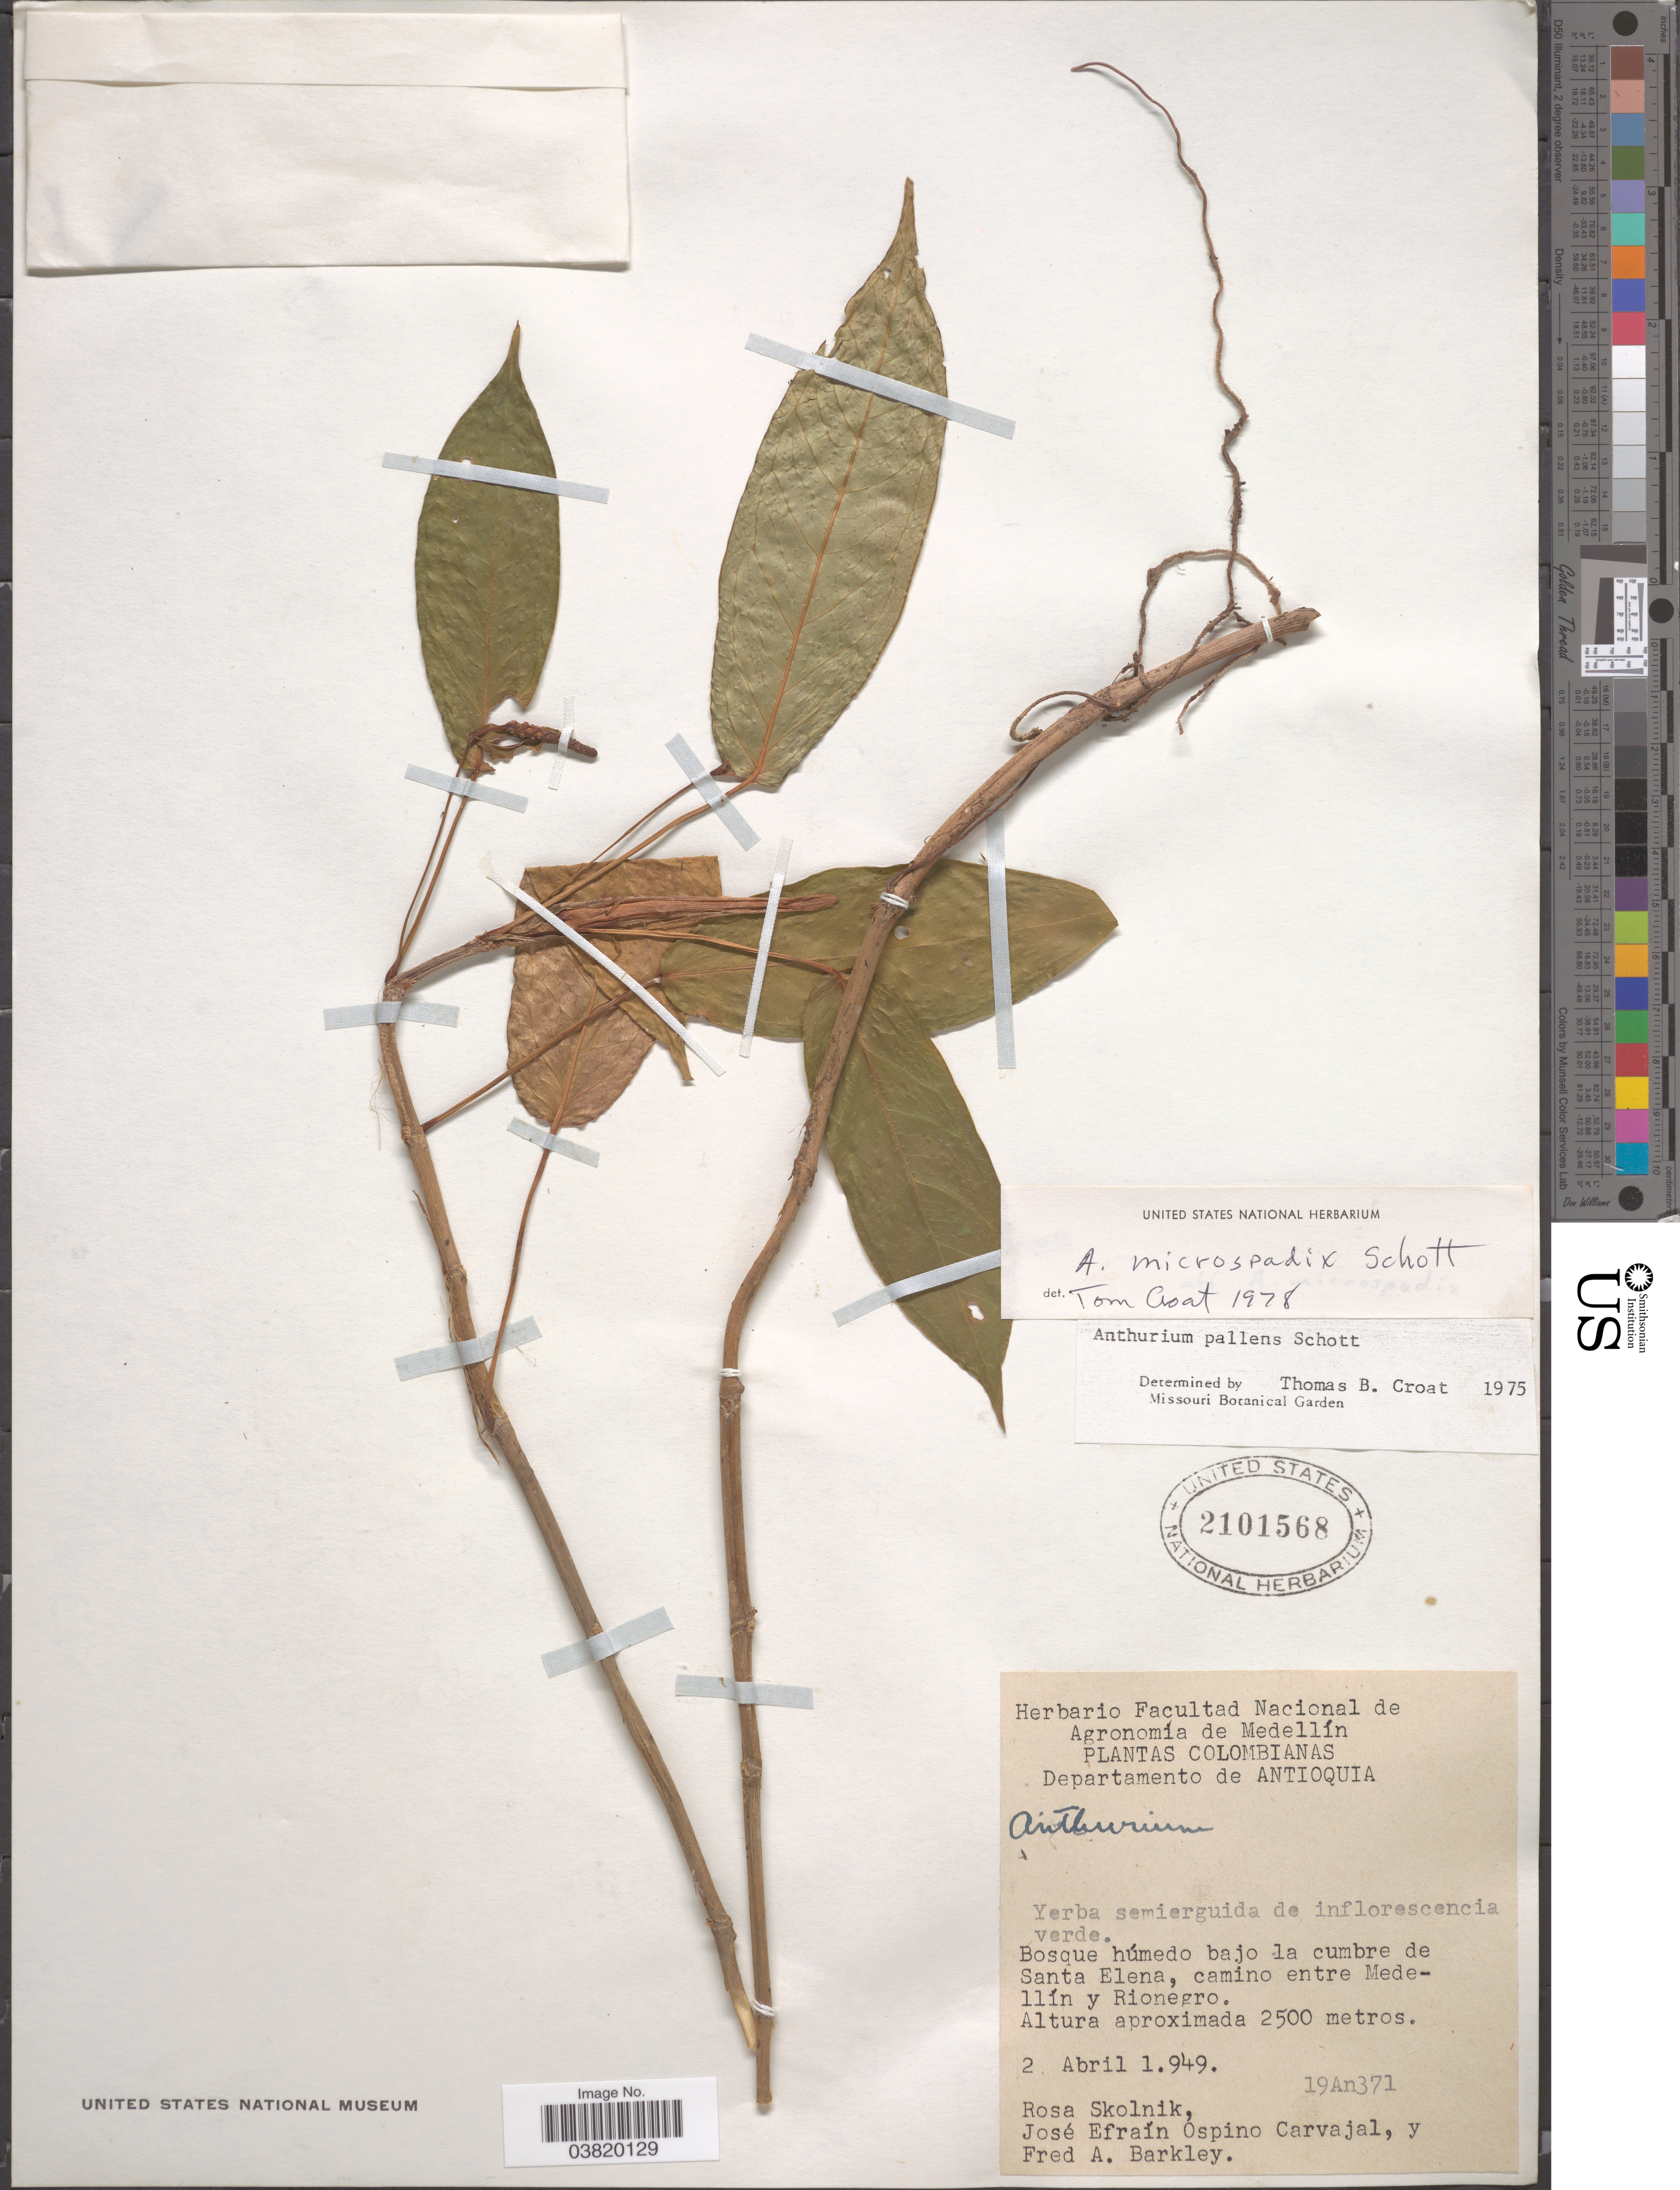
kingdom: Plantae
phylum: Tracheophyta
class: Liliopsida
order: Alismatales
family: Araceae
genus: Anthurium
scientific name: Anthurium microspadix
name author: Schott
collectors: R. Skolnik, J. Ospino Carvajal & F. A. Barkley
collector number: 19An371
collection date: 1949-04-02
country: Colombia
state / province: Antioquia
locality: Departamento de Antioquia. Bosque húmedo bajo la cumbre de Santa Elena, camino entre Medellín y Rionegro.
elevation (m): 2500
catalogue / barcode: US 2101568